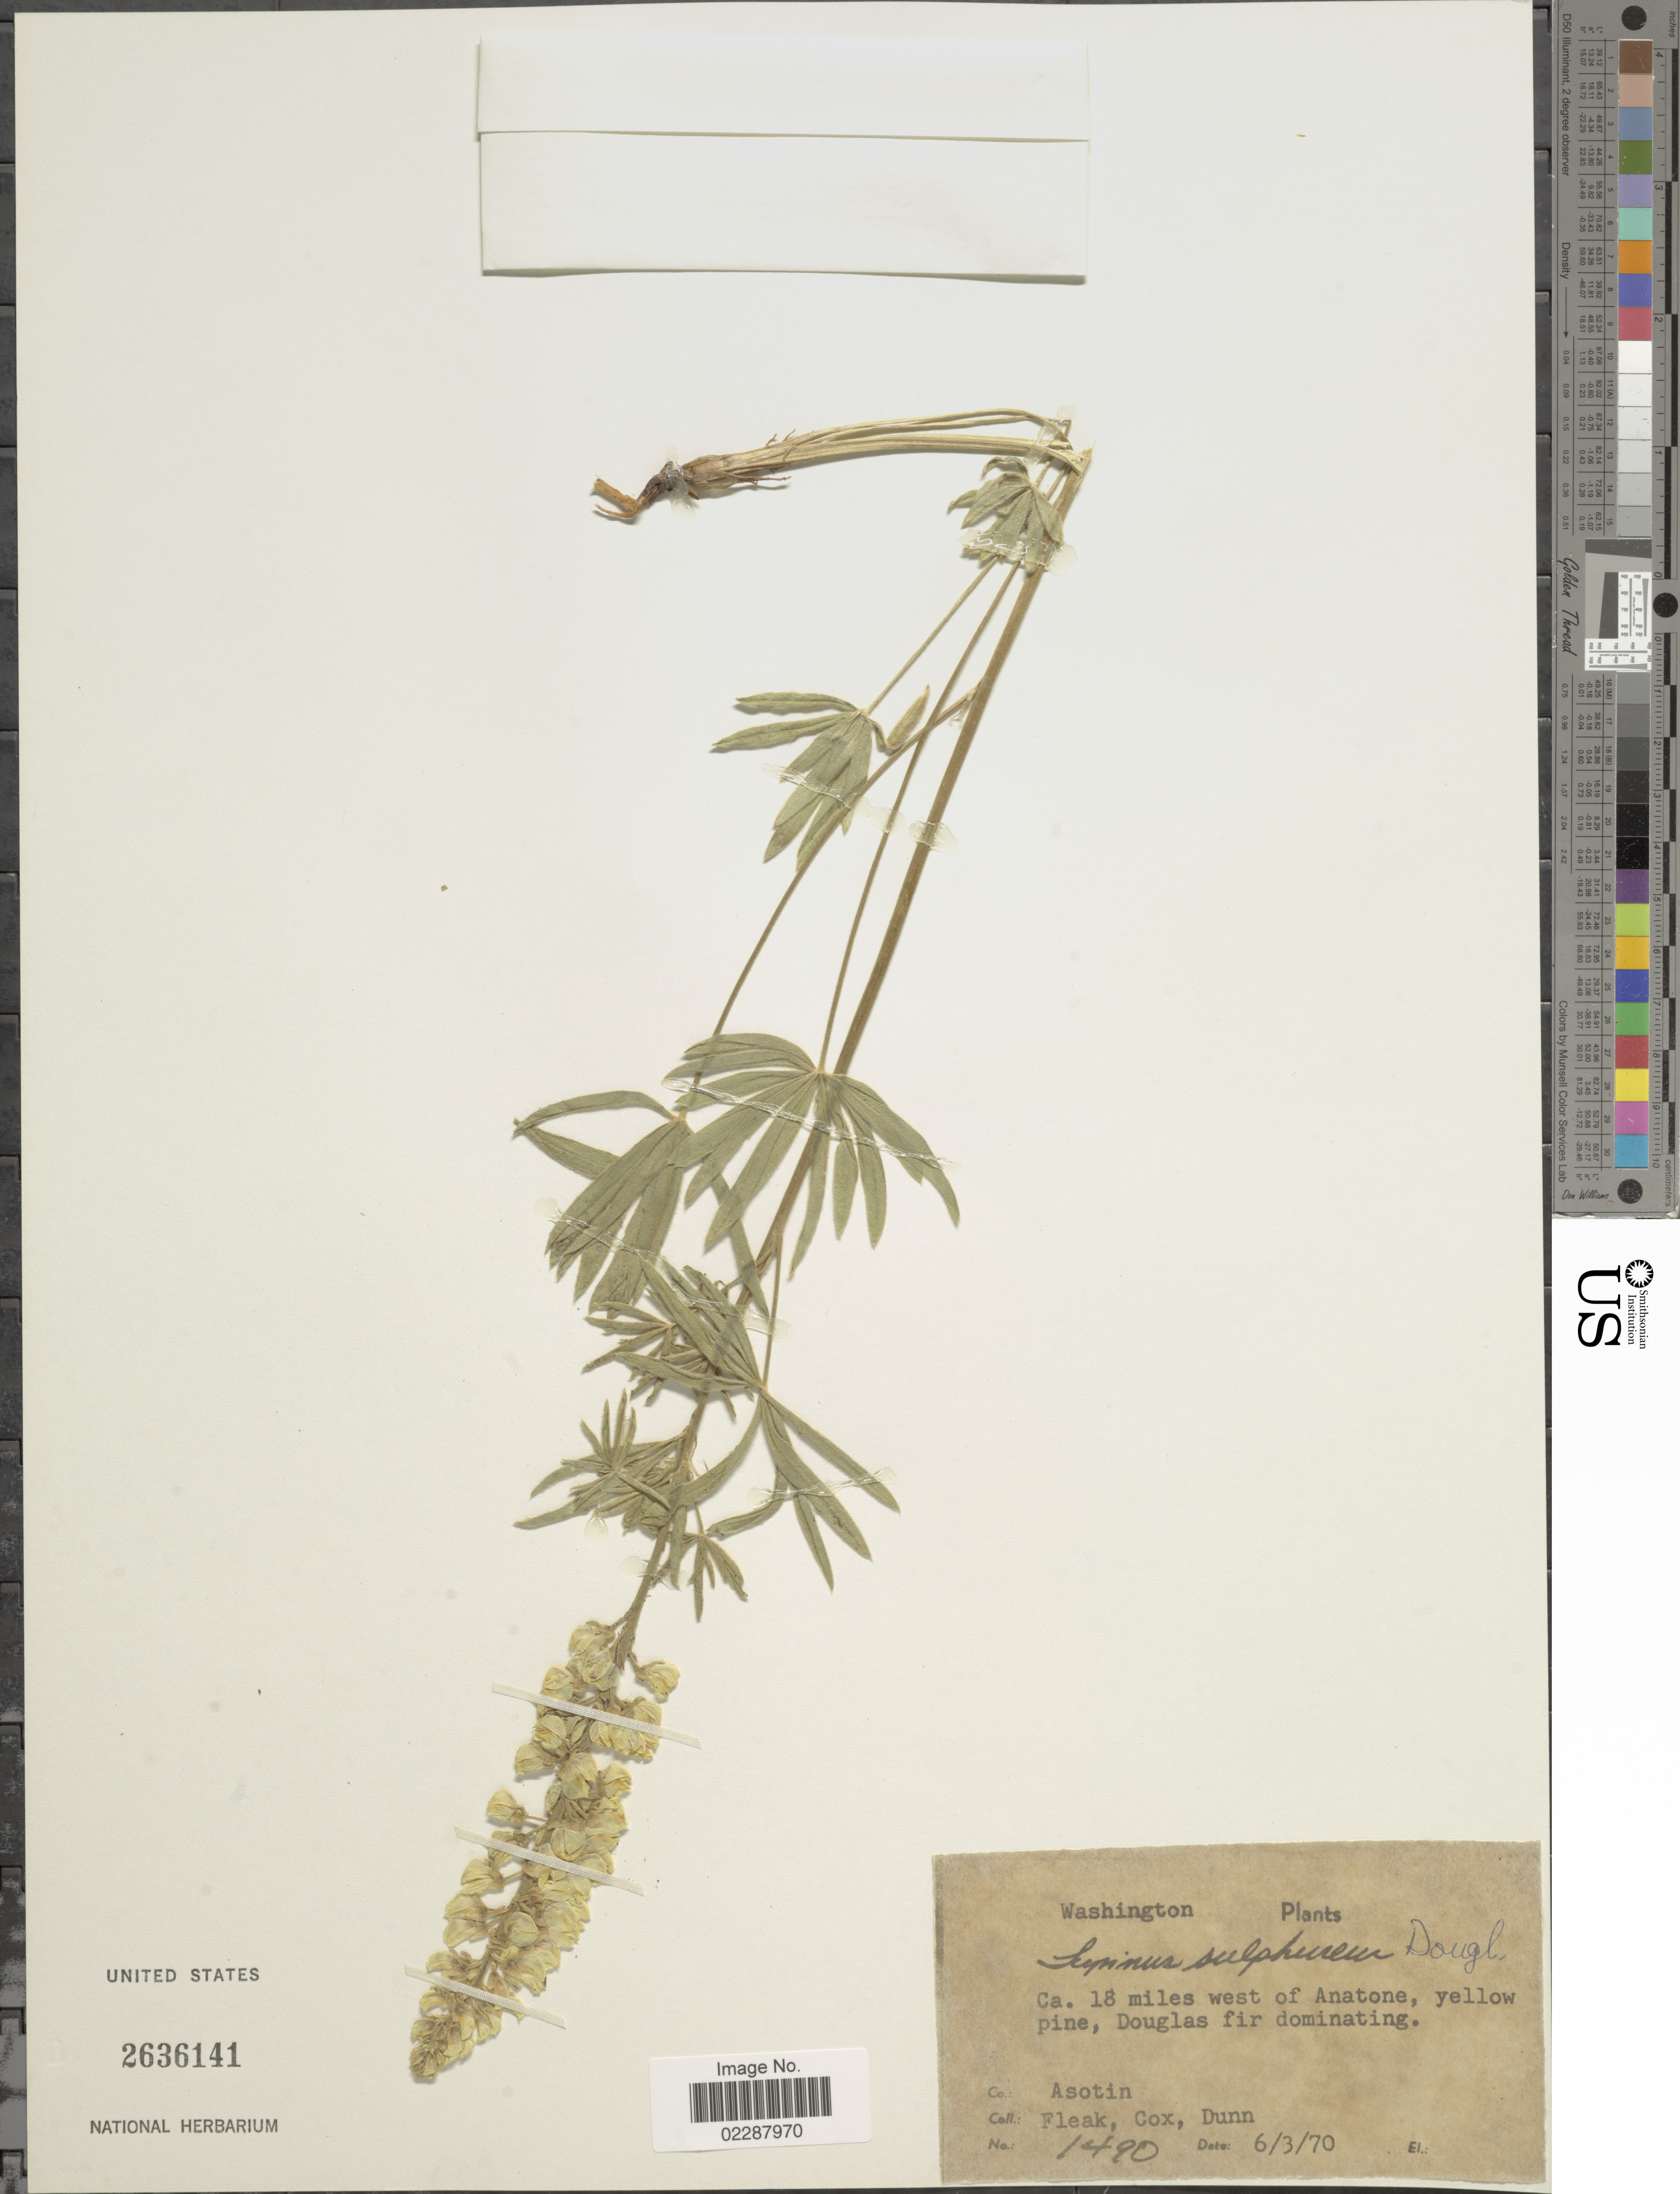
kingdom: Plantae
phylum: Tracheophyta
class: Magnoliopsida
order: Fabales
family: Fabaceae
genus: Lupinus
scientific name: Lupinus sulphureus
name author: Douglas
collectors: L. Fleak, -. Cox & -- Dunn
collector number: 1490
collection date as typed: Transcribed d/m/y: 3/6/70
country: United States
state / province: Washington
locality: Ca. 18 miles west of Anatone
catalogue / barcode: US 2636141